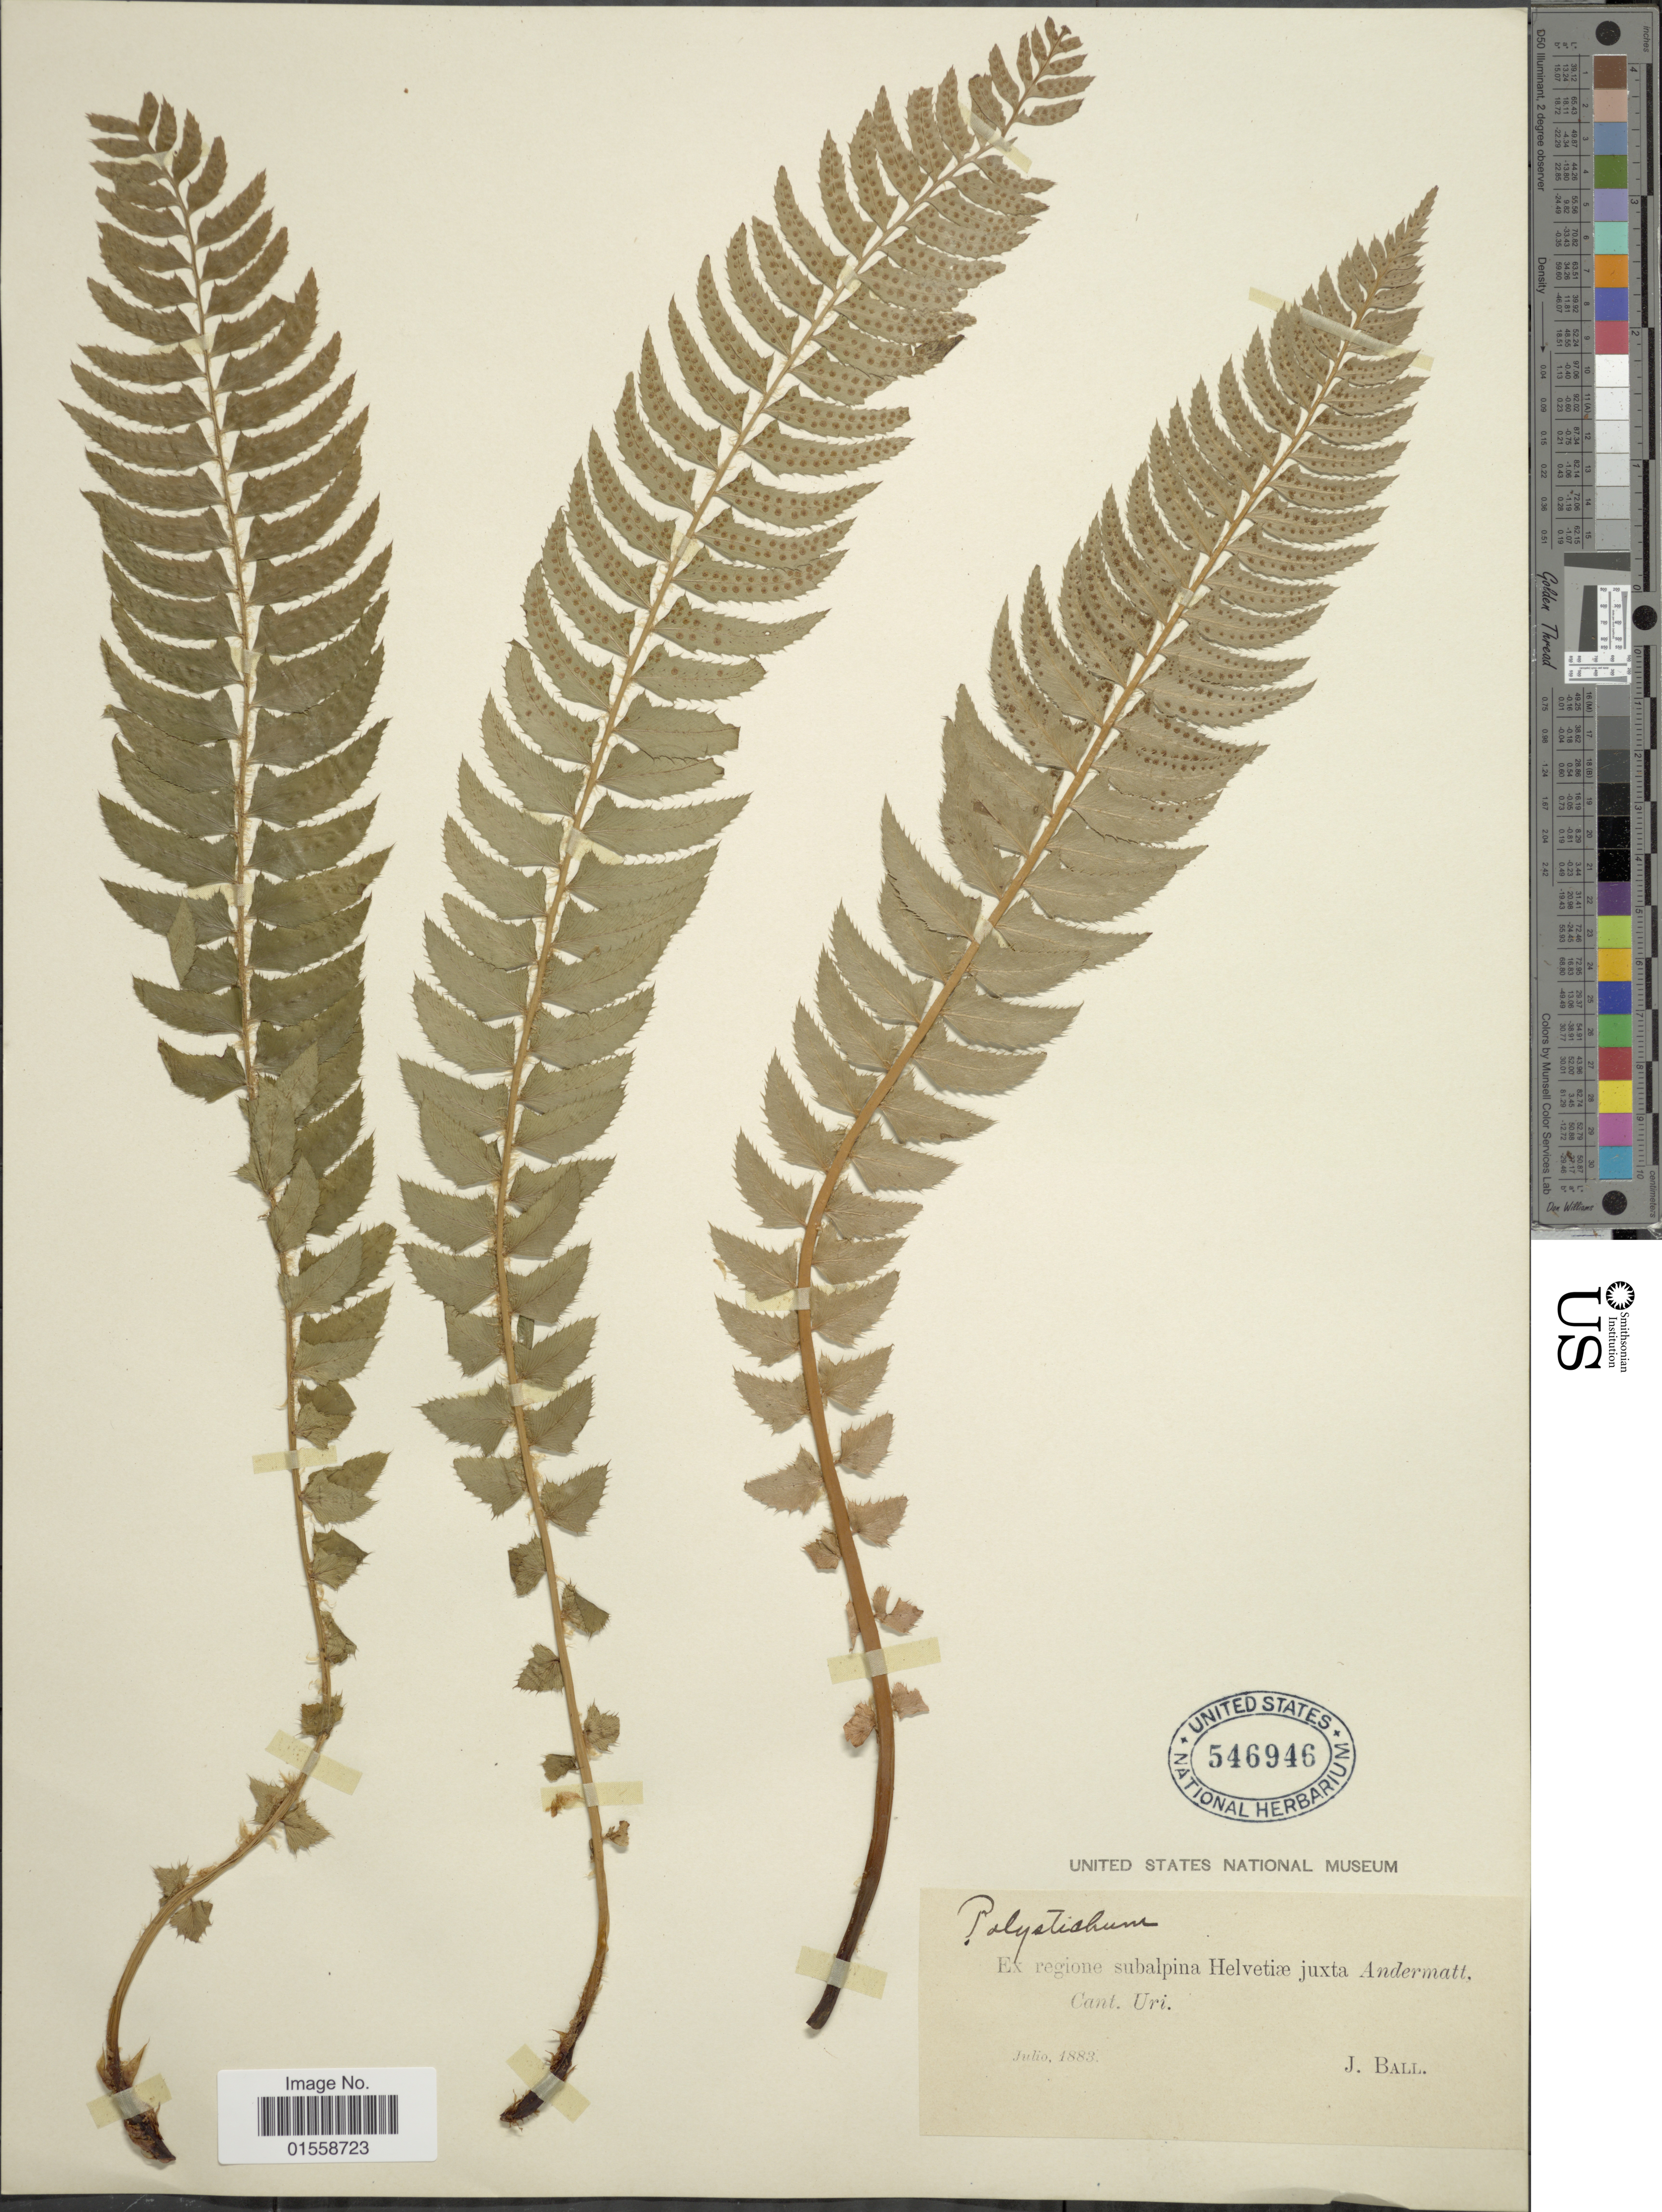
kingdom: Plantae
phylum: Tracheophyta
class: Polypodiopsida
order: Polypodiales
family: Dryopteridaceae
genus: Polystichum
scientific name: Polystichum lonchitis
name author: (Roth) L.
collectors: J. Ball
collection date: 1883-07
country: Switzerland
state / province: Uri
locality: Ex regione Subalpina Helvetiae, Cant. Uri.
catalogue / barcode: US 546946